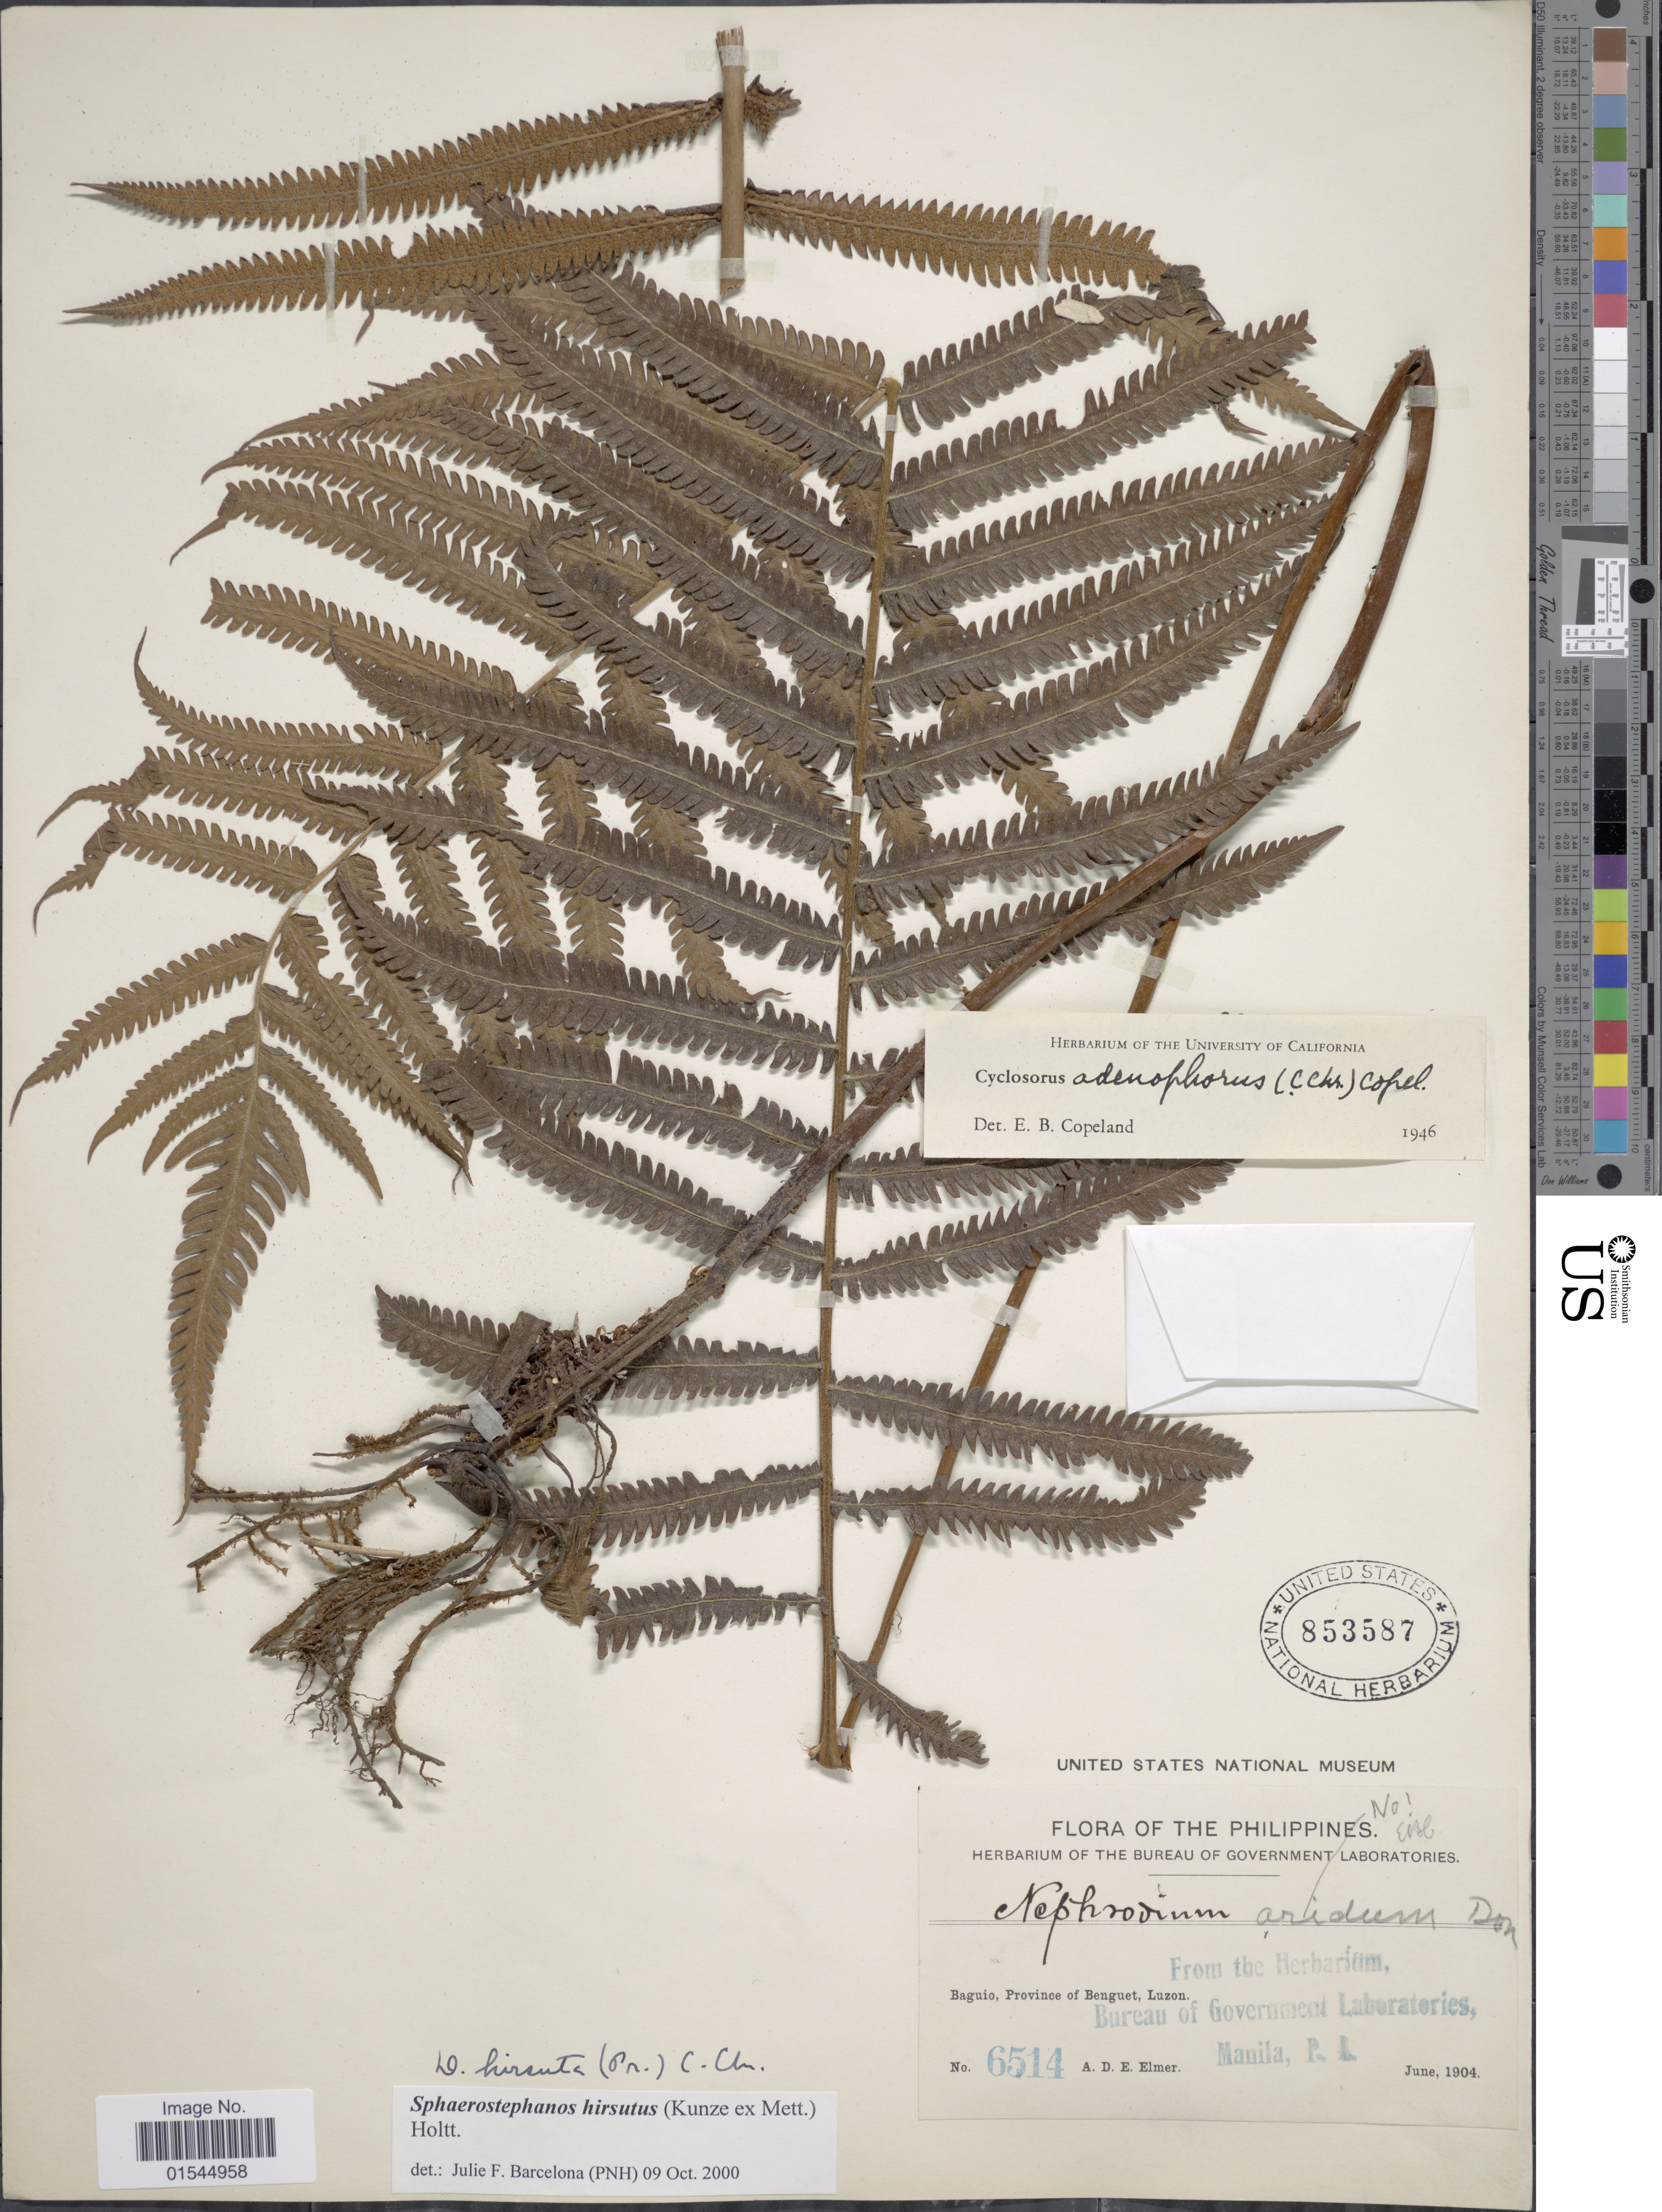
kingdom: Plantae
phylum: Tracheophyta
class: Polypodiopsida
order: Polypodiales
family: Thelypteridaceae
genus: Sphaerostephanos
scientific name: Sphaerostephanos hirsutus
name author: (Kunze ex Mett.) Holttum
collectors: A. D. E. Elmer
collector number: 6514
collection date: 1904-06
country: Philippines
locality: Baguio, Province of Benguet, Luzon.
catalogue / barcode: US 853587